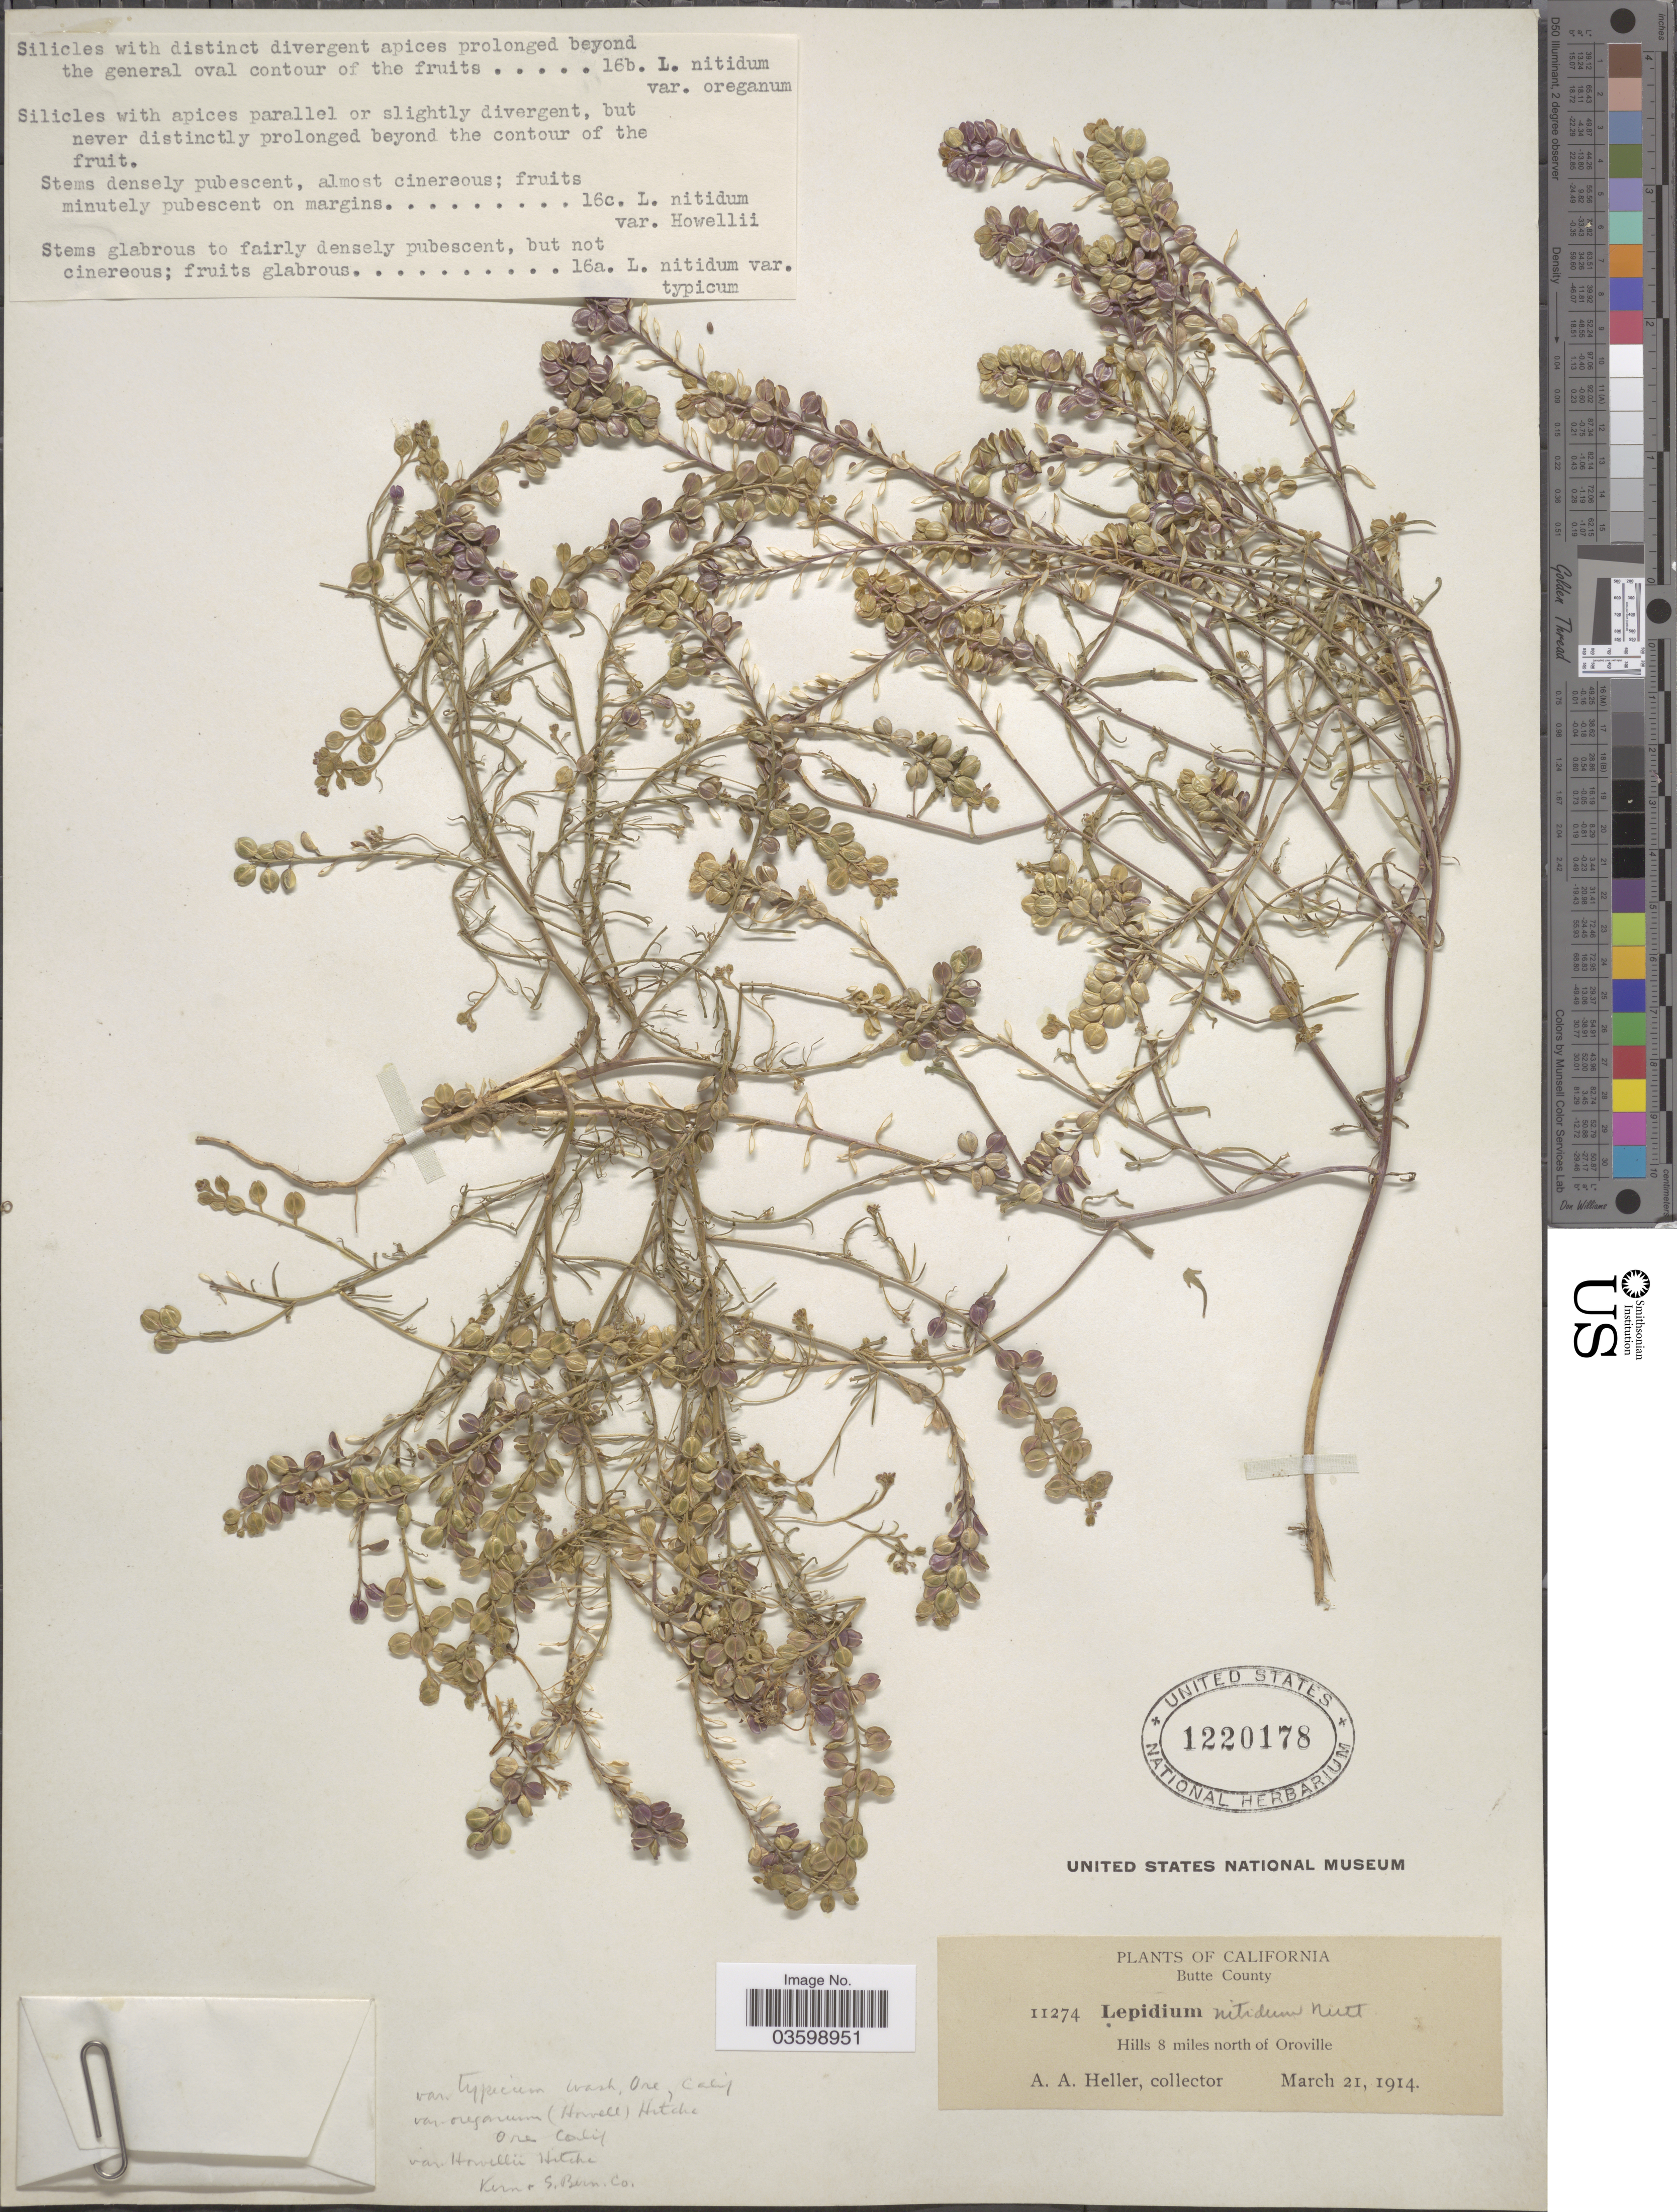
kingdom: Plantae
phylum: Tracheophyta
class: Magnoliopsida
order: Brassicales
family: Brassicaceae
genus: Lepidium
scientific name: Lepidium nitidum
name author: Nutt.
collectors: A. A. Heller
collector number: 11274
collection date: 1914-03-21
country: United States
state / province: California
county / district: Butte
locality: Butte County. Hills 8 miles north of Oroville.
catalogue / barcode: US 1220178